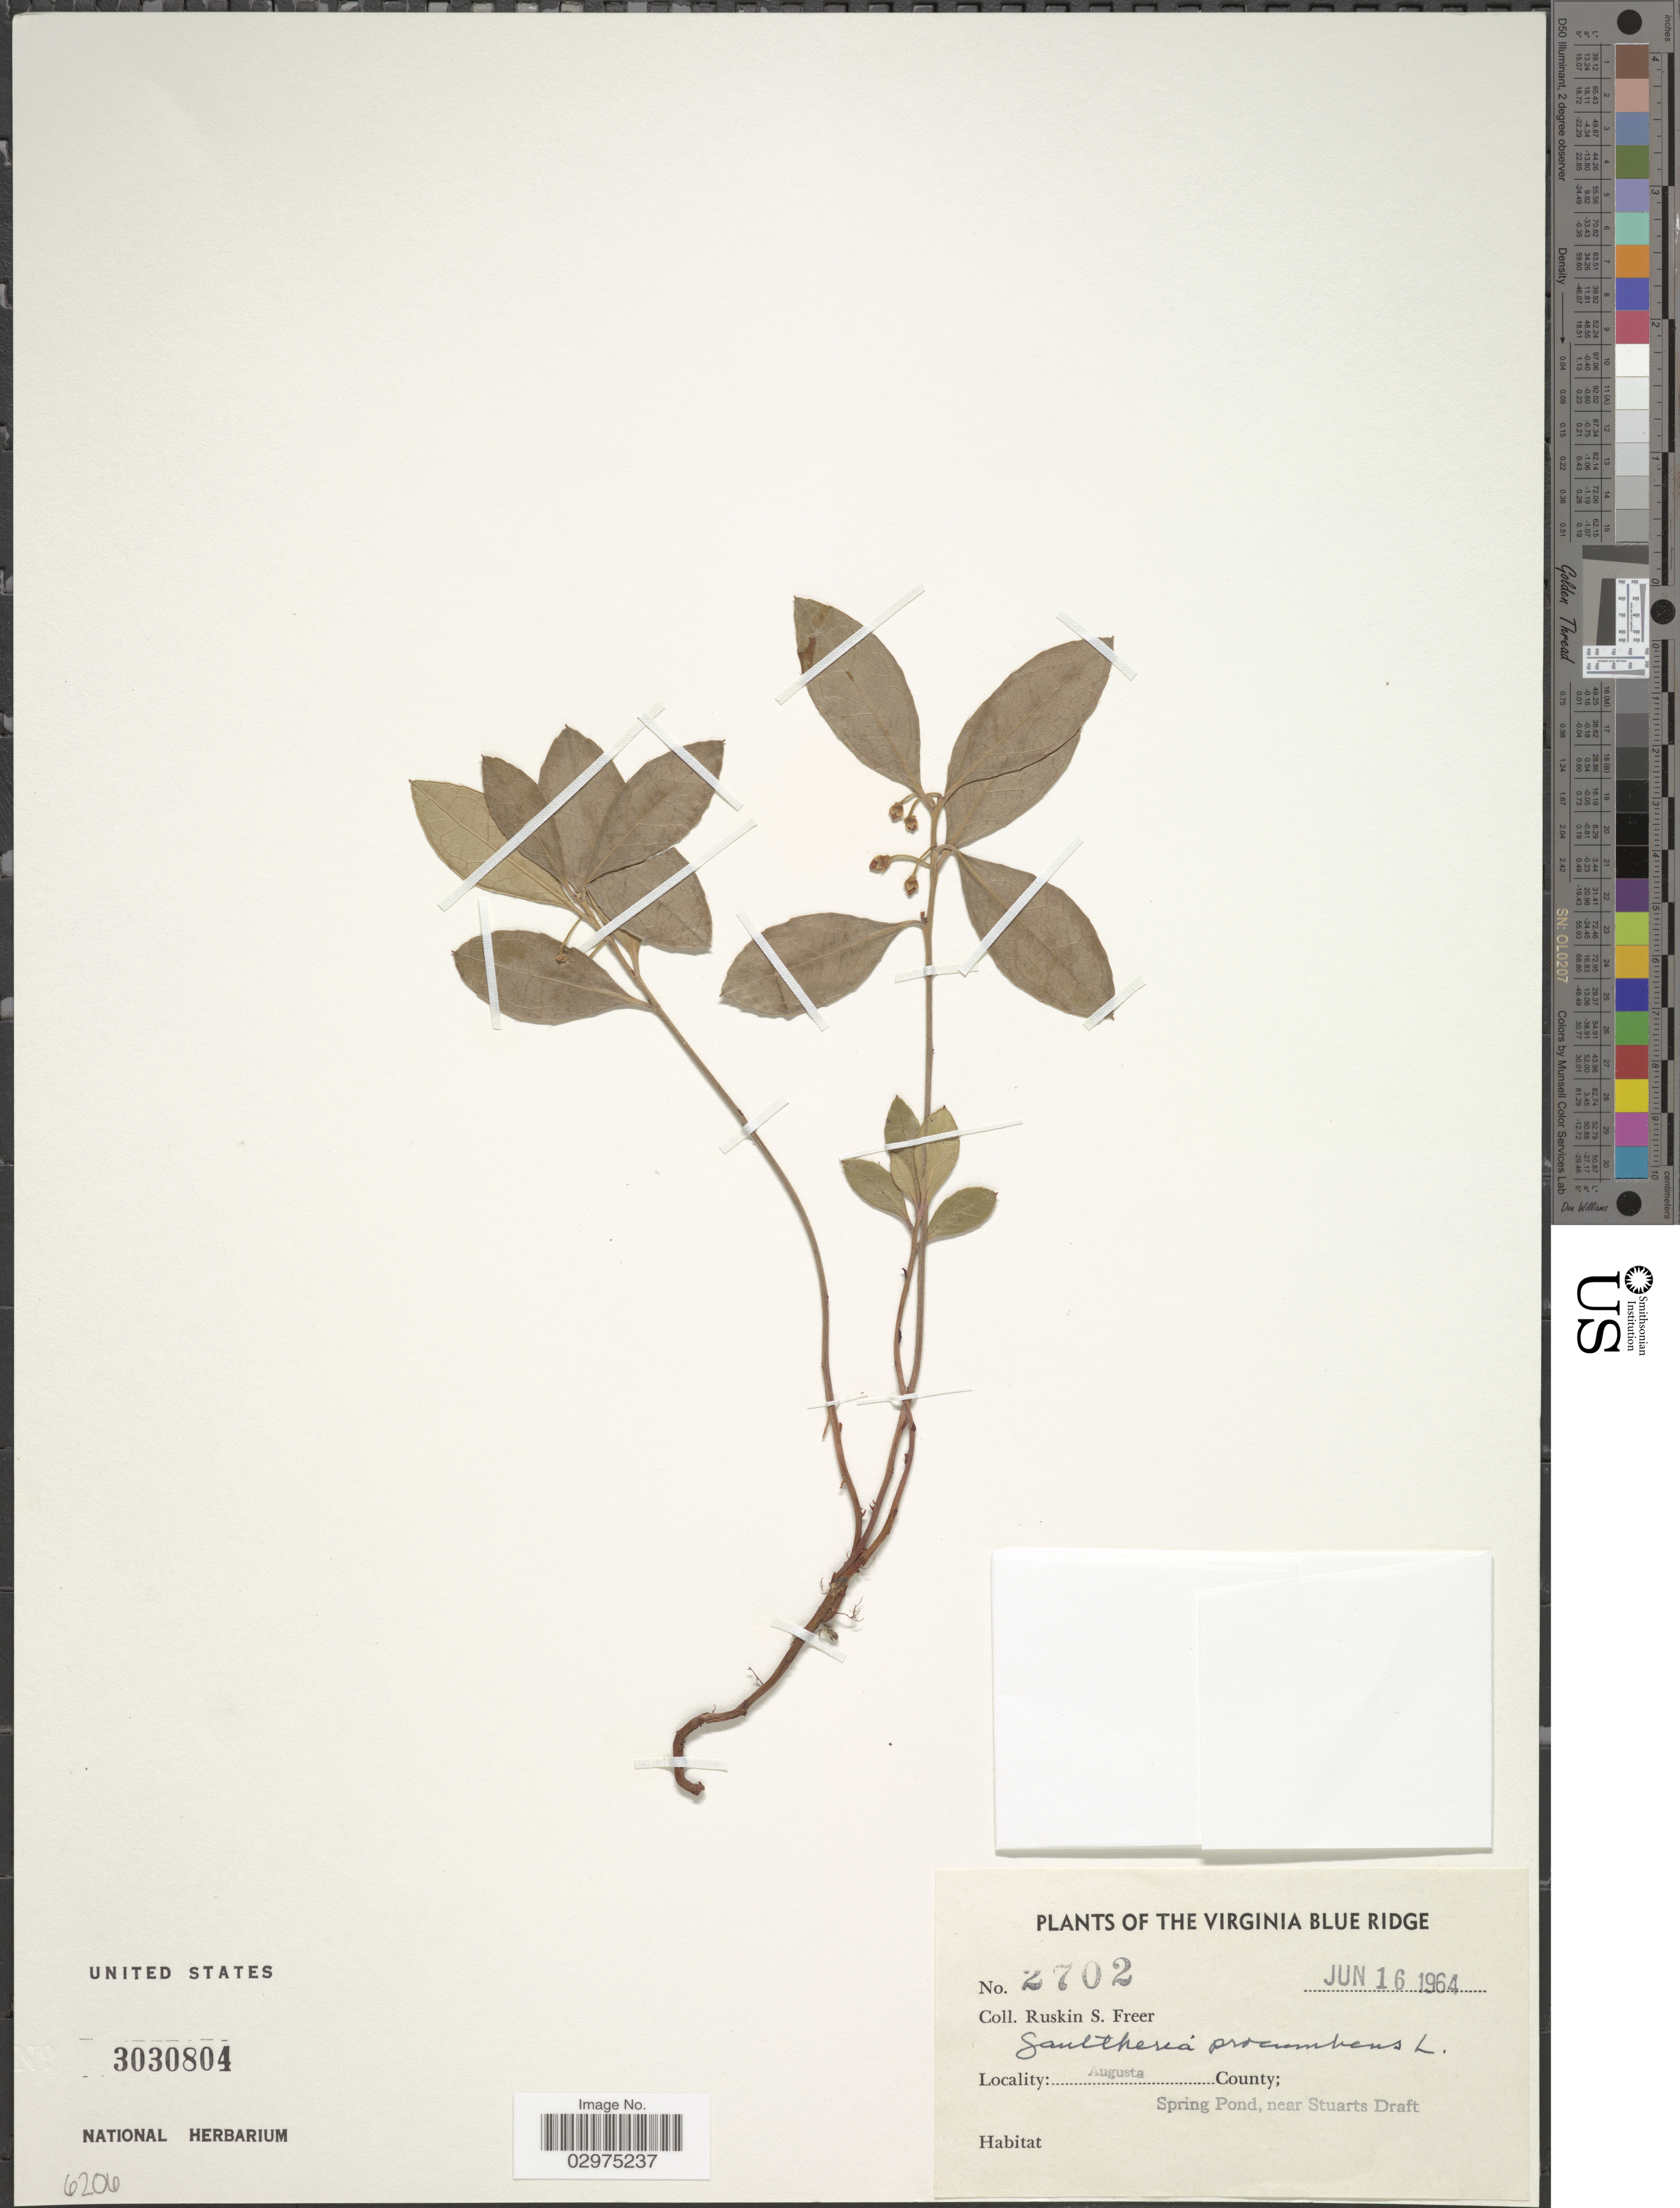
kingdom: Plantae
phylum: Tracheophyta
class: Magnoliopsida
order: Ericales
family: Ericaceae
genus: Gaultheria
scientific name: Gaultheria procumbens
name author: L.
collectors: R. Freer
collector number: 2702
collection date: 1964-06-16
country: United States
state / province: Virginia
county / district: Augusta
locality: Virginia Blue Ridge, Augusta County; Spring Pond, near Stuarts Draft.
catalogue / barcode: US 3030804